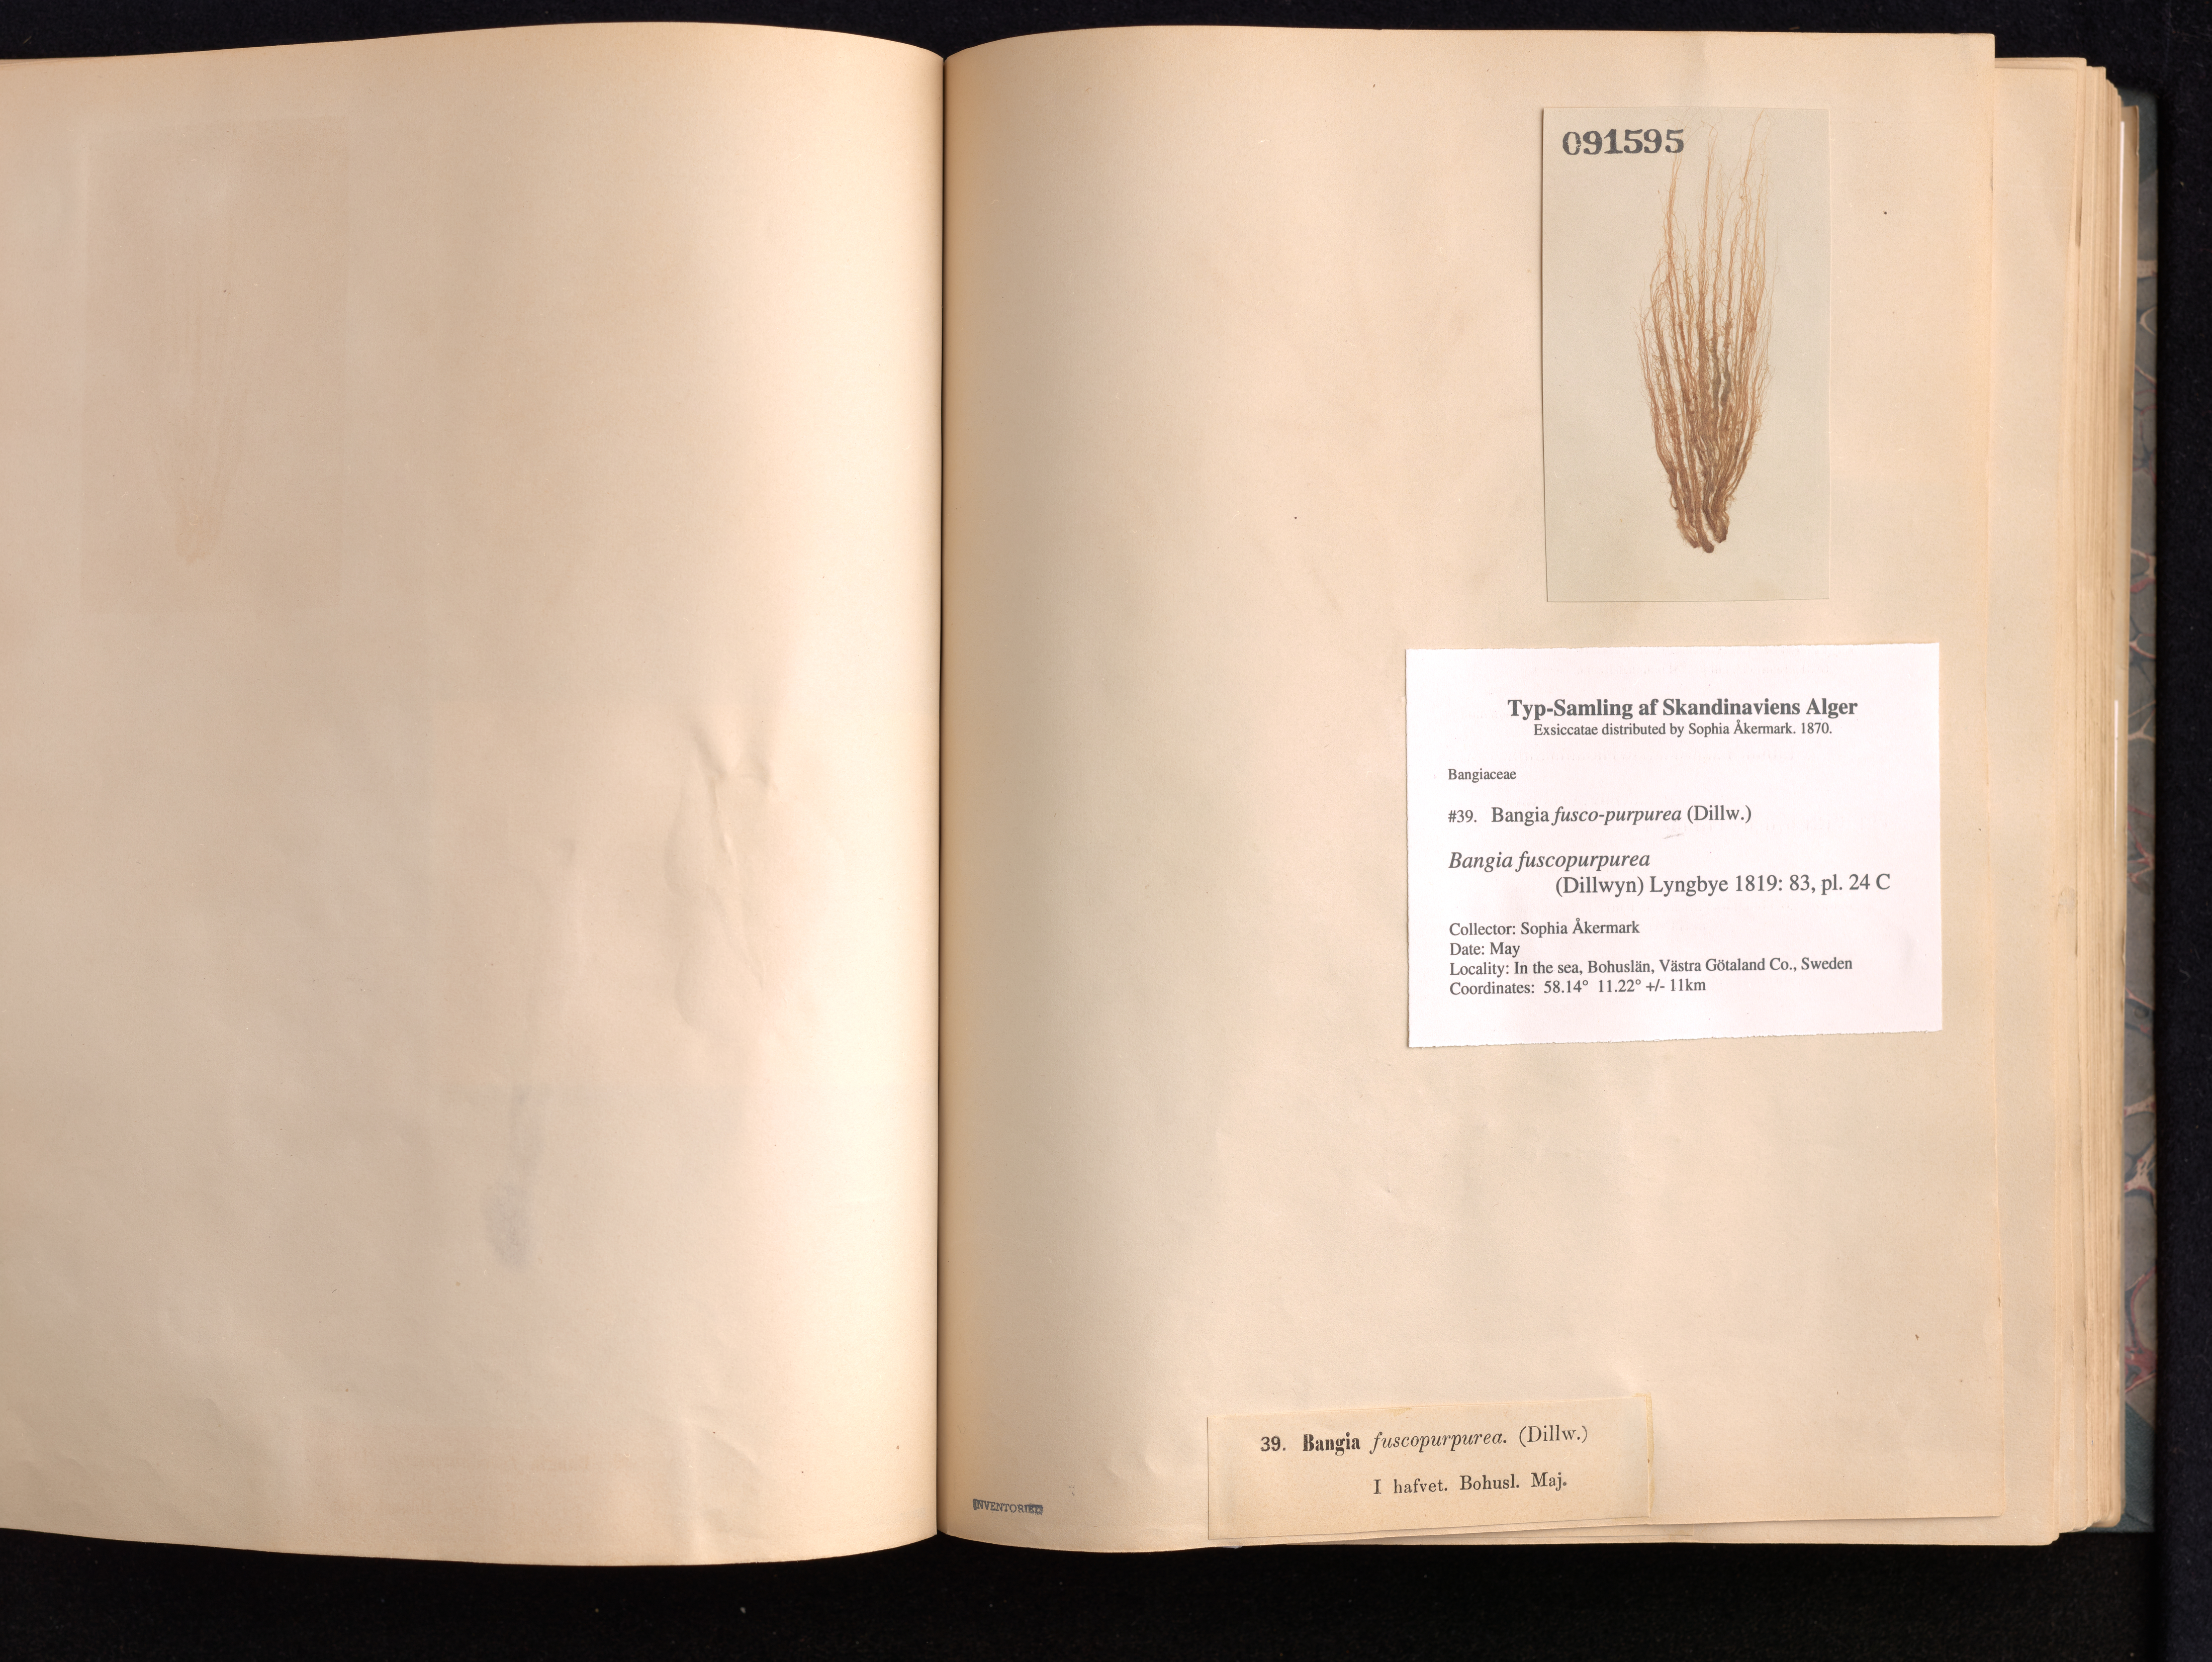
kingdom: Plantae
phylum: Rhodophyta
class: Bangiophyceae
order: Bangiales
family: Bangiaceae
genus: Bangia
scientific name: Bangia fuscopurpurea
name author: (Dillwyn) Lyngb.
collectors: S. Akermark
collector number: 39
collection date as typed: May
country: Sweden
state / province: Västra Götaland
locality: Bohuslan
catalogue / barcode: US 91595